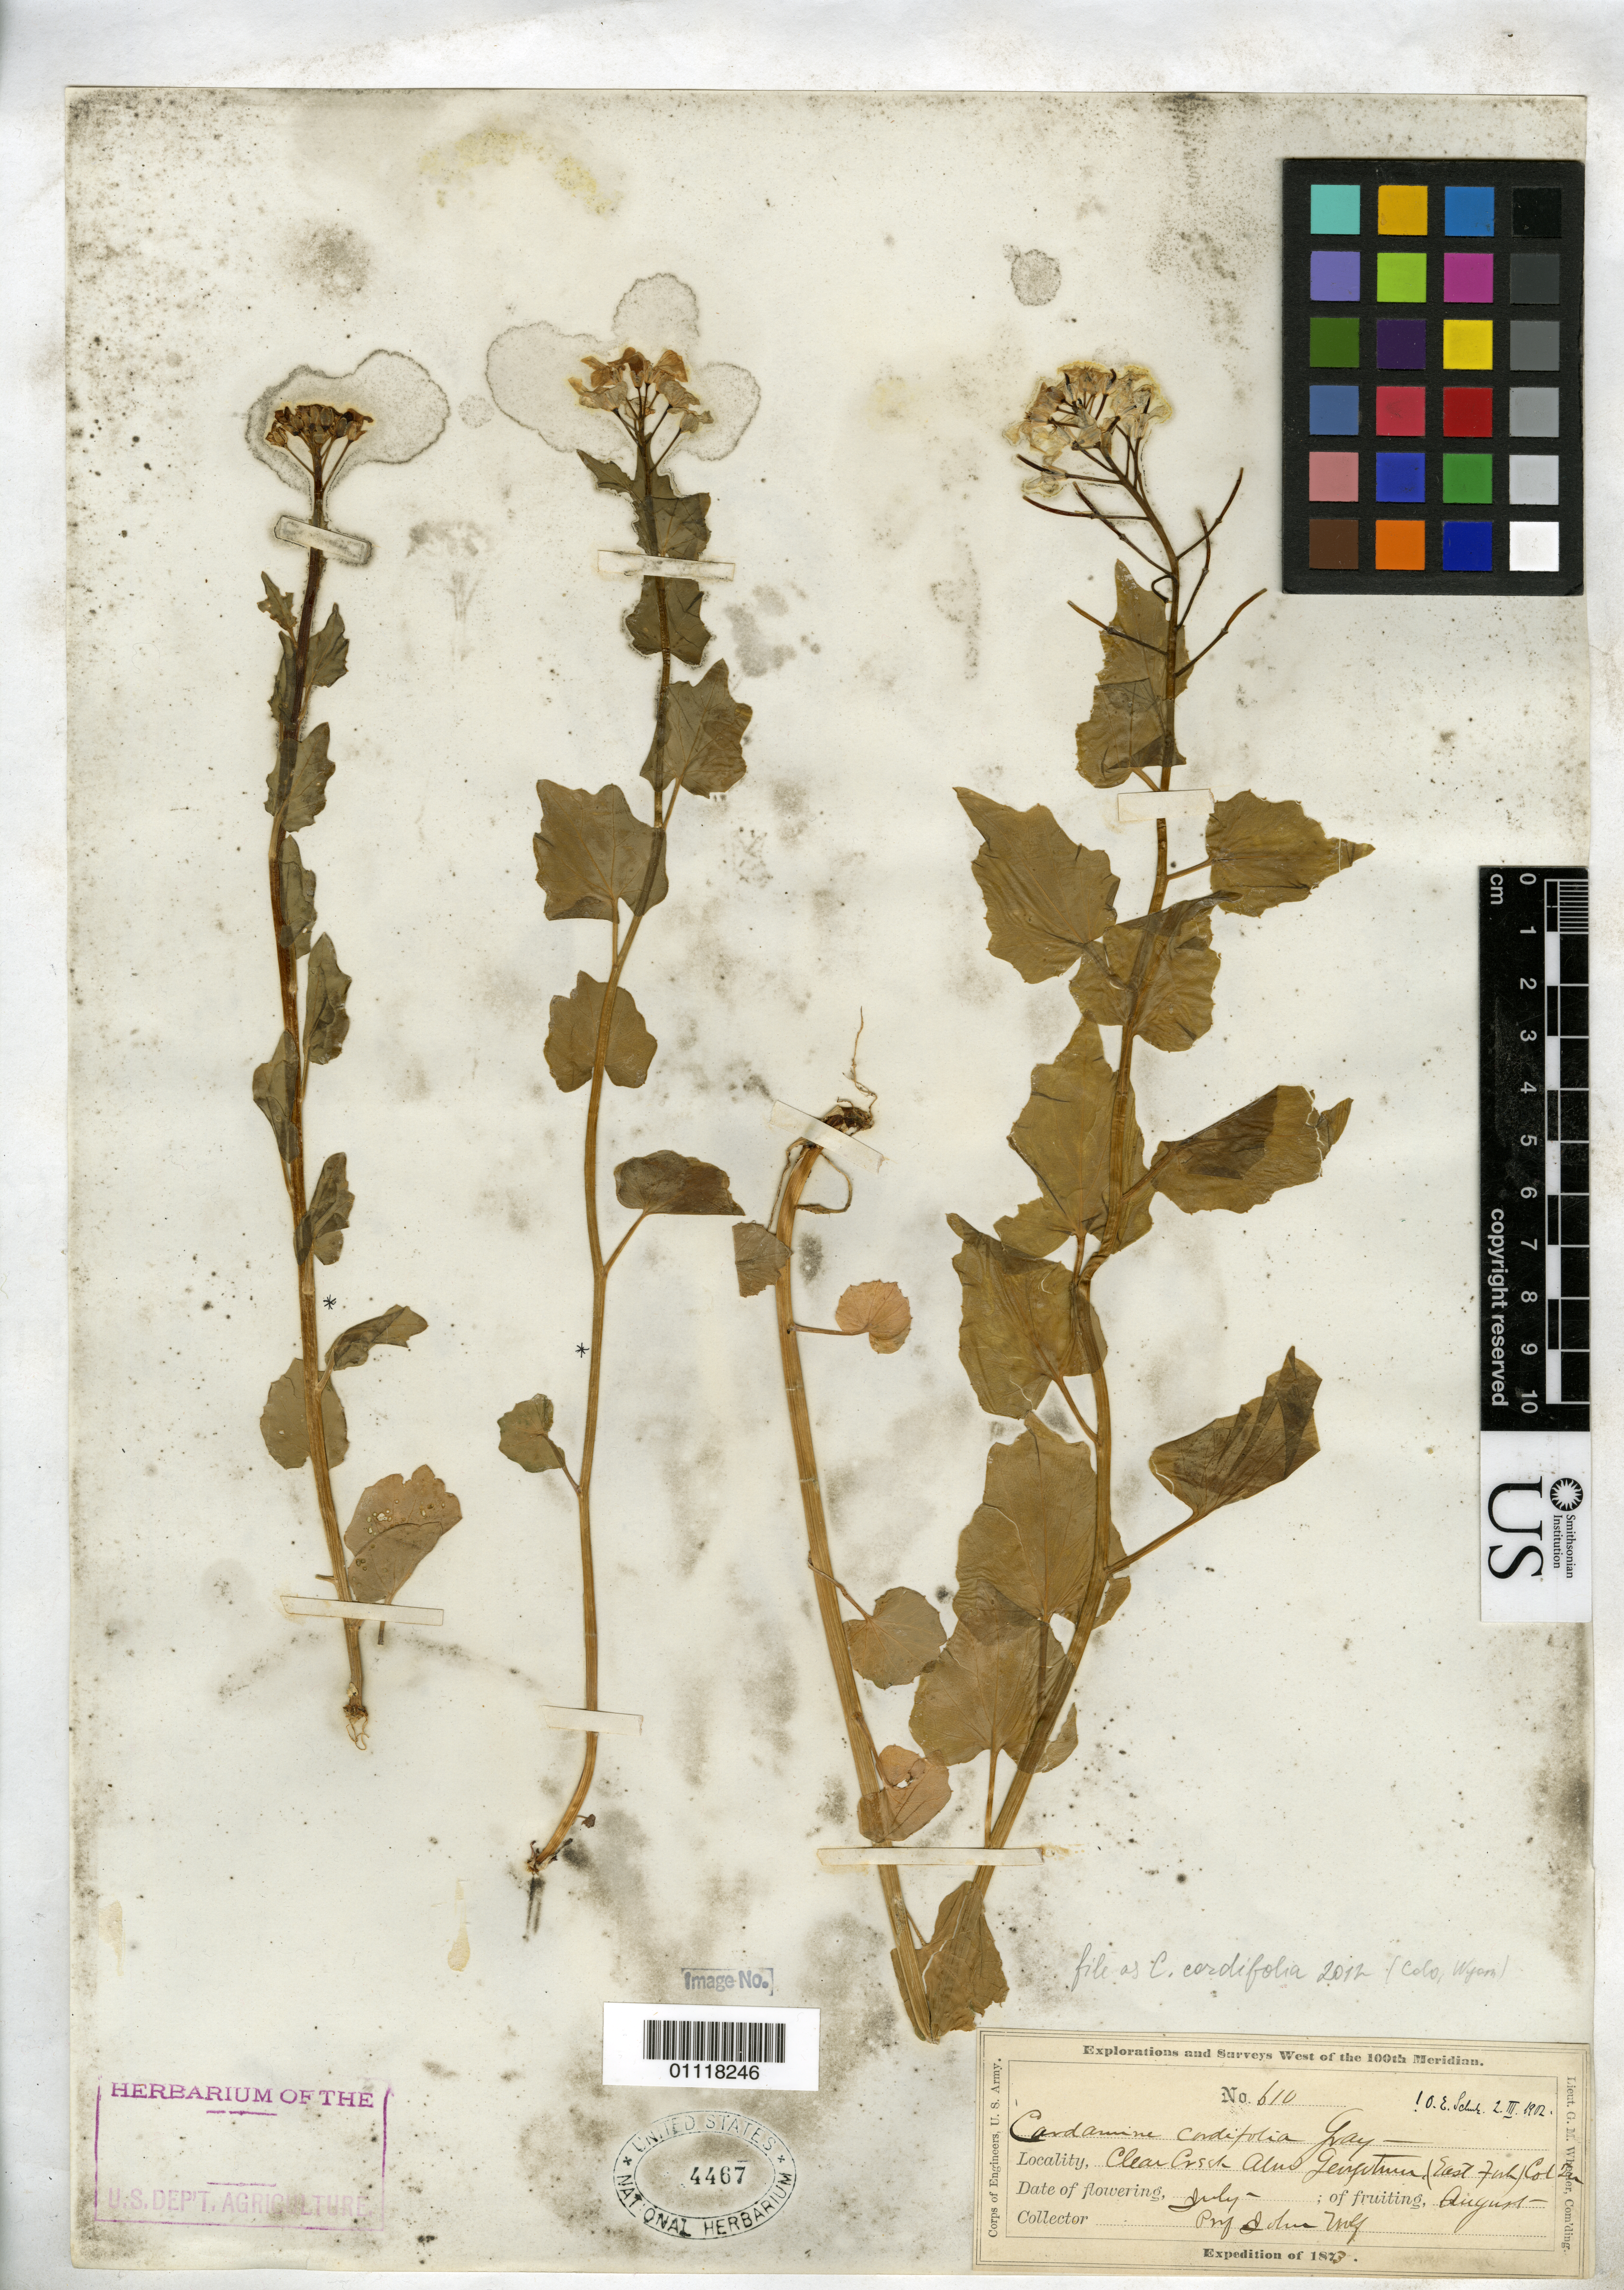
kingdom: Plantae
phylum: Tracheophyta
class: Magnoliopsida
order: Brassicales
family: Brassicaceae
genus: Cardamine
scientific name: Cardamine cordifolia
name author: A. Gray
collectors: J. Wolf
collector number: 610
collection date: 1873-07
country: United States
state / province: Colorado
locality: Clear Creek [……] Col Ter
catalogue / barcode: US 4467